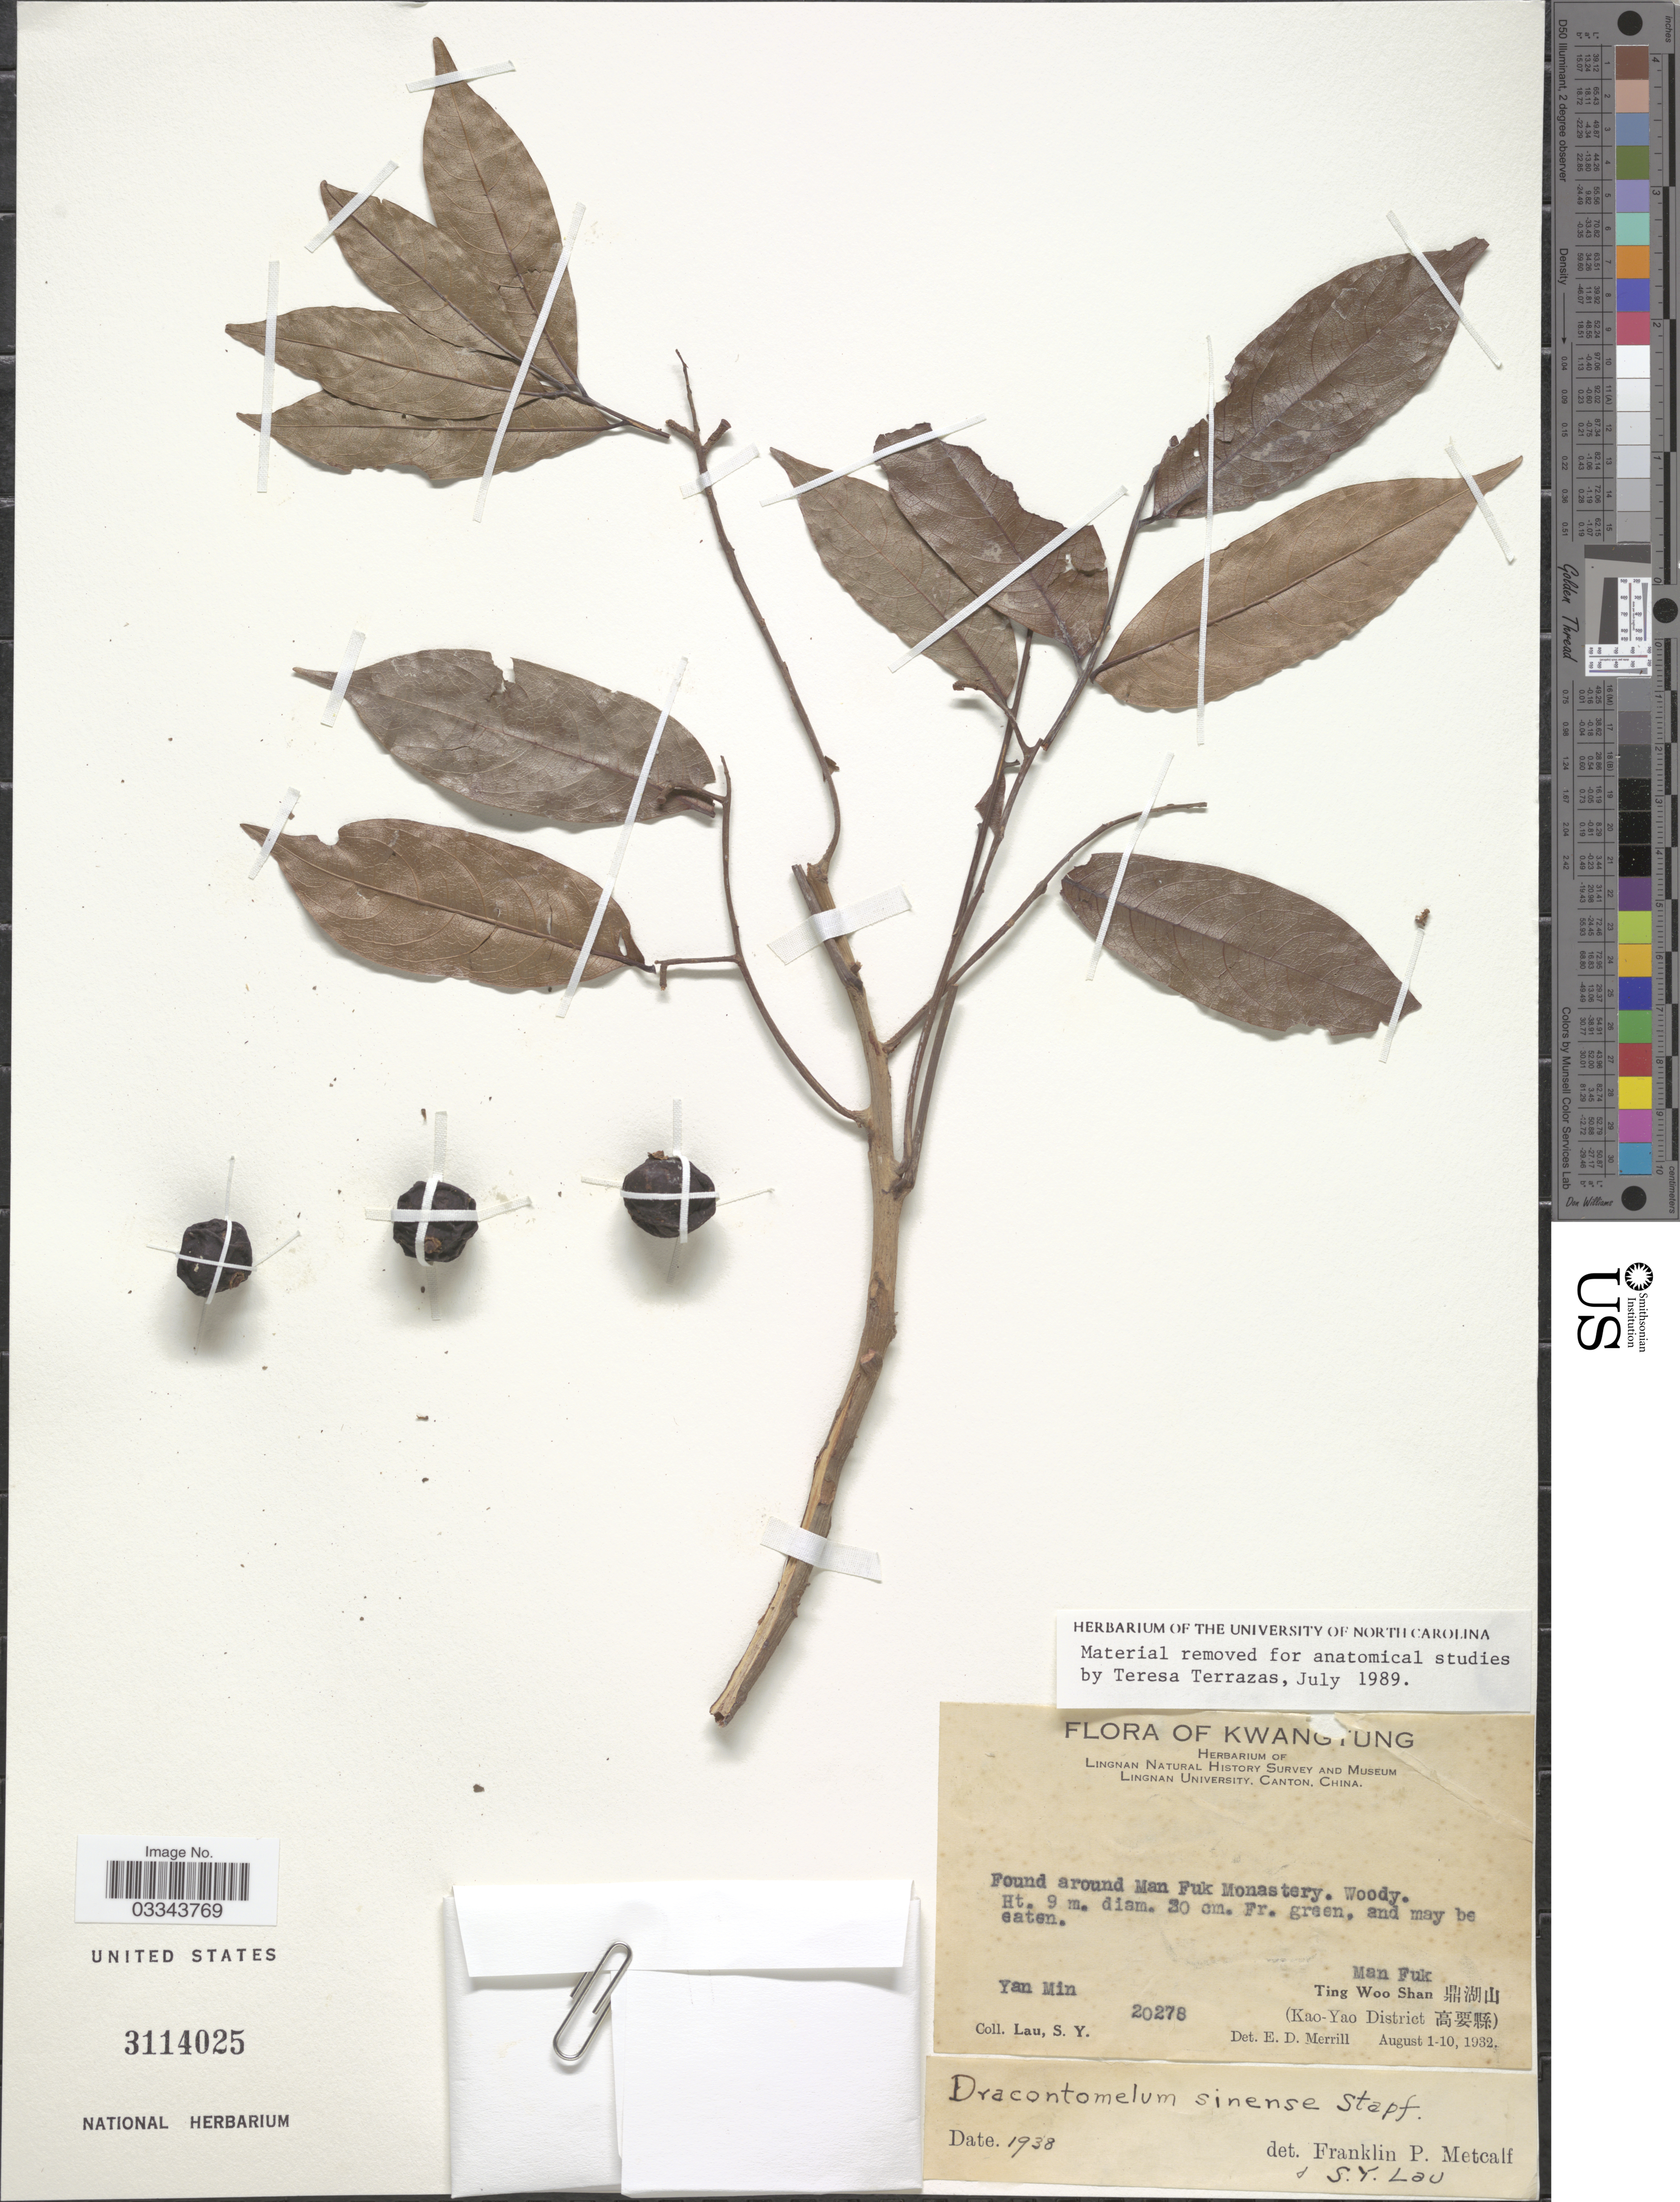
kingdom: Plantae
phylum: Tracheophyta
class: Magnoliopsida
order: Sapindales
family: Anacardiaceae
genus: Dracontomelon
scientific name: Dracontomelon sinense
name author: Stapf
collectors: S. Y. Lau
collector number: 20278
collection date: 1932-08-01/1932-08-10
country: China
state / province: Guangdong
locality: Kwangtung. Yan Min. Man Fuk. Ting Woo Shan X. (Kao-Yao District X).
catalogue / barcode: US 3114025